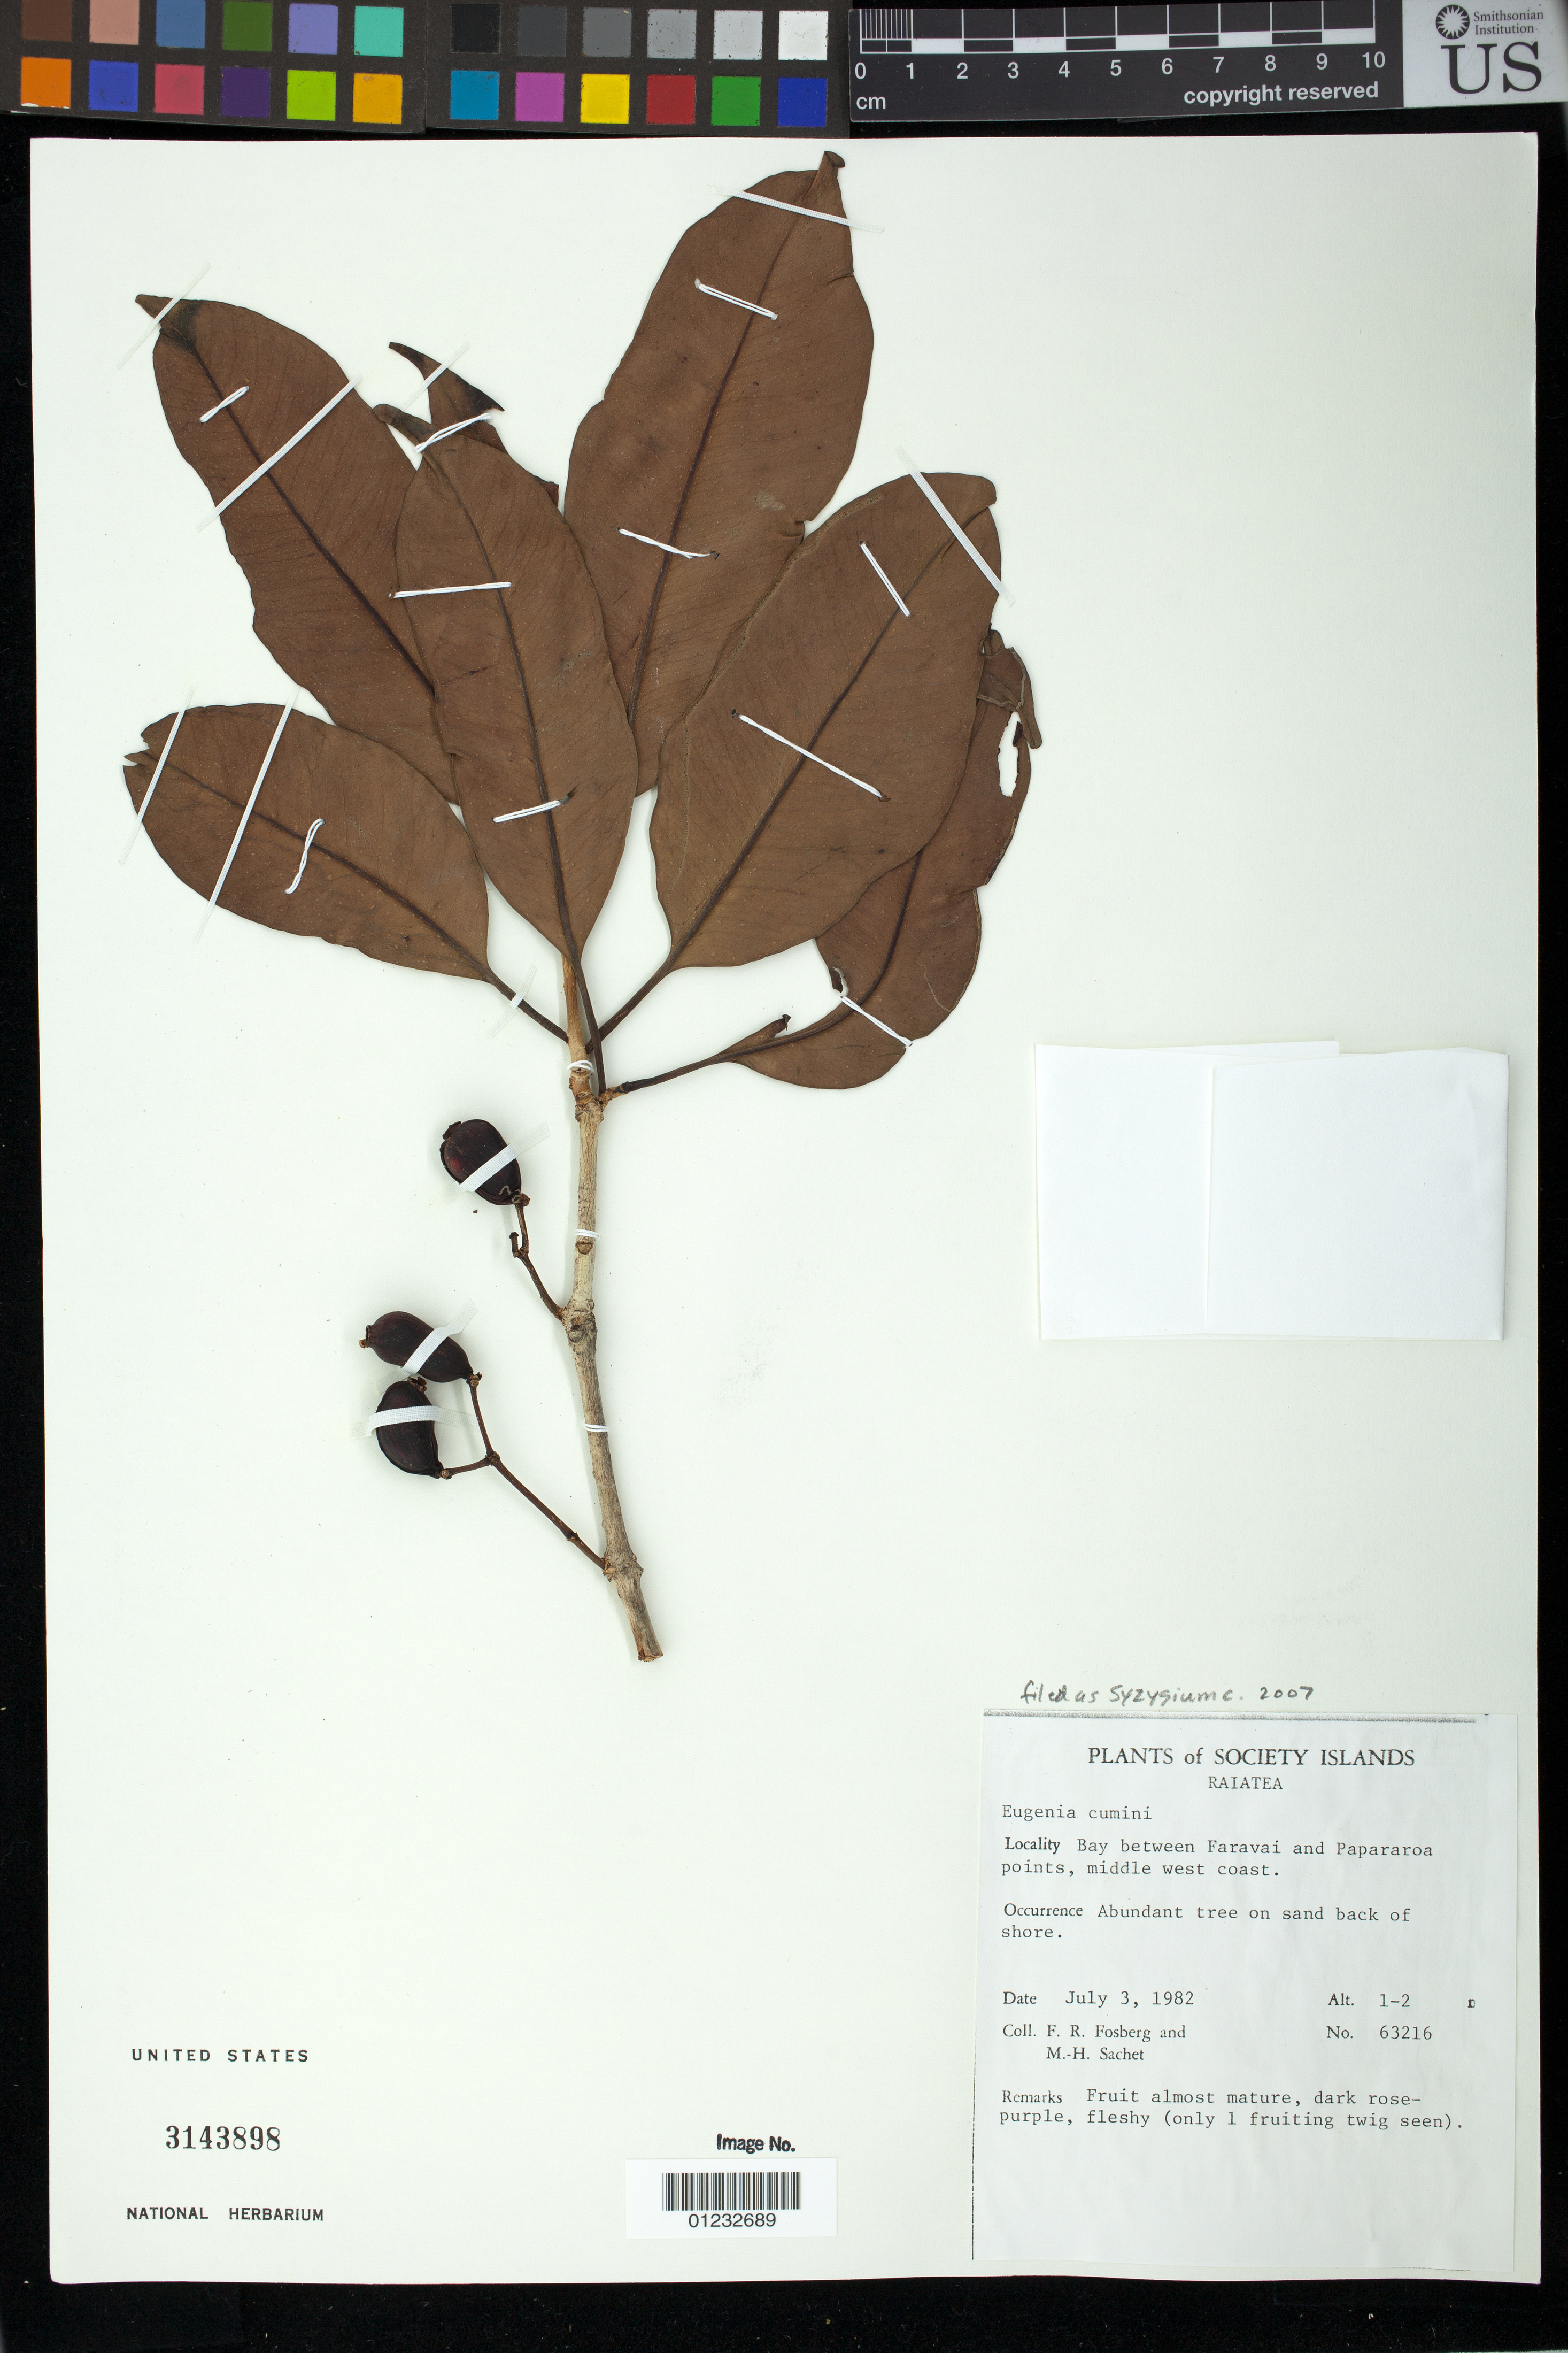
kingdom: Plantae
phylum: Tracheophyta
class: Magnoliopsida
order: Myrtales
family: Myrtaceae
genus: Syzygium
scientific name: Syzygium cumini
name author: (L.) Skeels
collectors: F. R. Fosberg & M.-H. Sachet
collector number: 63216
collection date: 1982-07-03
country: French Polynesia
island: Raiatea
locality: Bay between Faravai and Papararoa points, middle west coast. Back of shore.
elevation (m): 1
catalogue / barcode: US 3143898